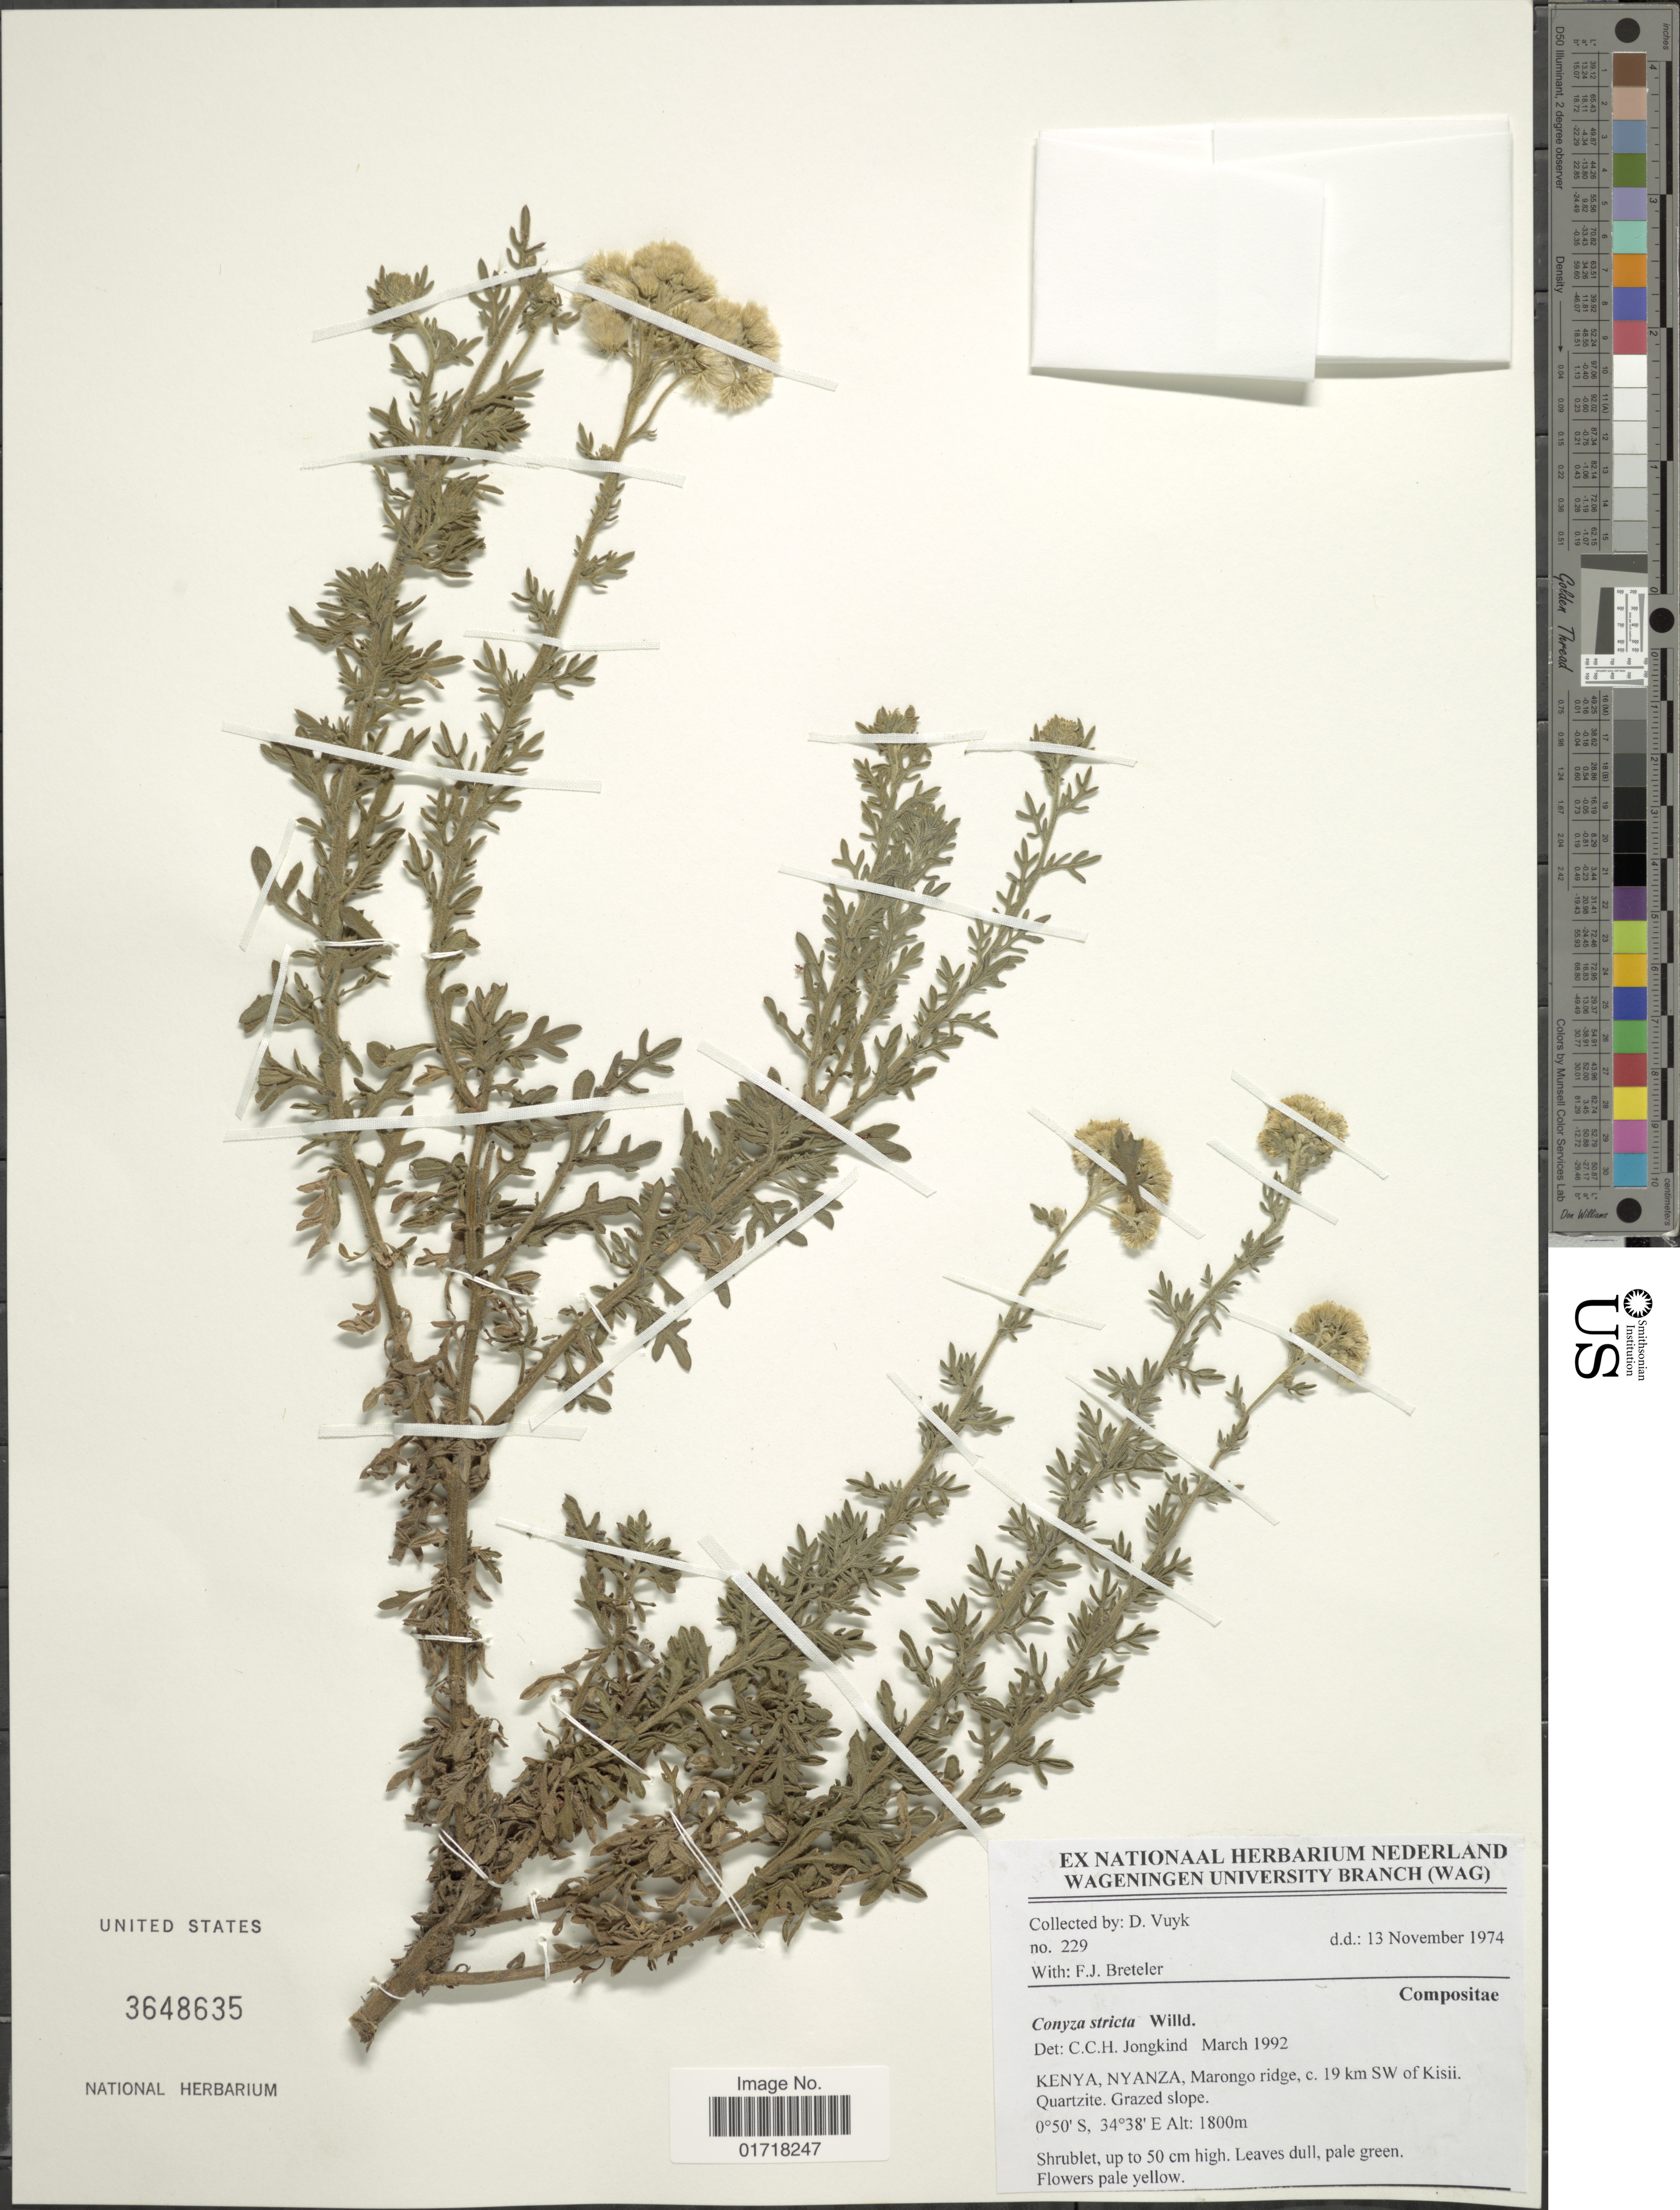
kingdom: Plantae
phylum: Tracheophyta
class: Magnoliopsida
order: Asterales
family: Asteraceae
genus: Conyza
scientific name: Conyza stricta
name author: (Chodat) Willd.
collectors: D. Vuyk & F. J. Breteler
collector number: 229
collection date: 1974-11-13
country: Kenya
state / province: Kisii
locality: Kenya, Nyanza, Maringo ridge, 19 km SW of Kisii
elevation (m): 1800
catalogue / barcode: US 3648635